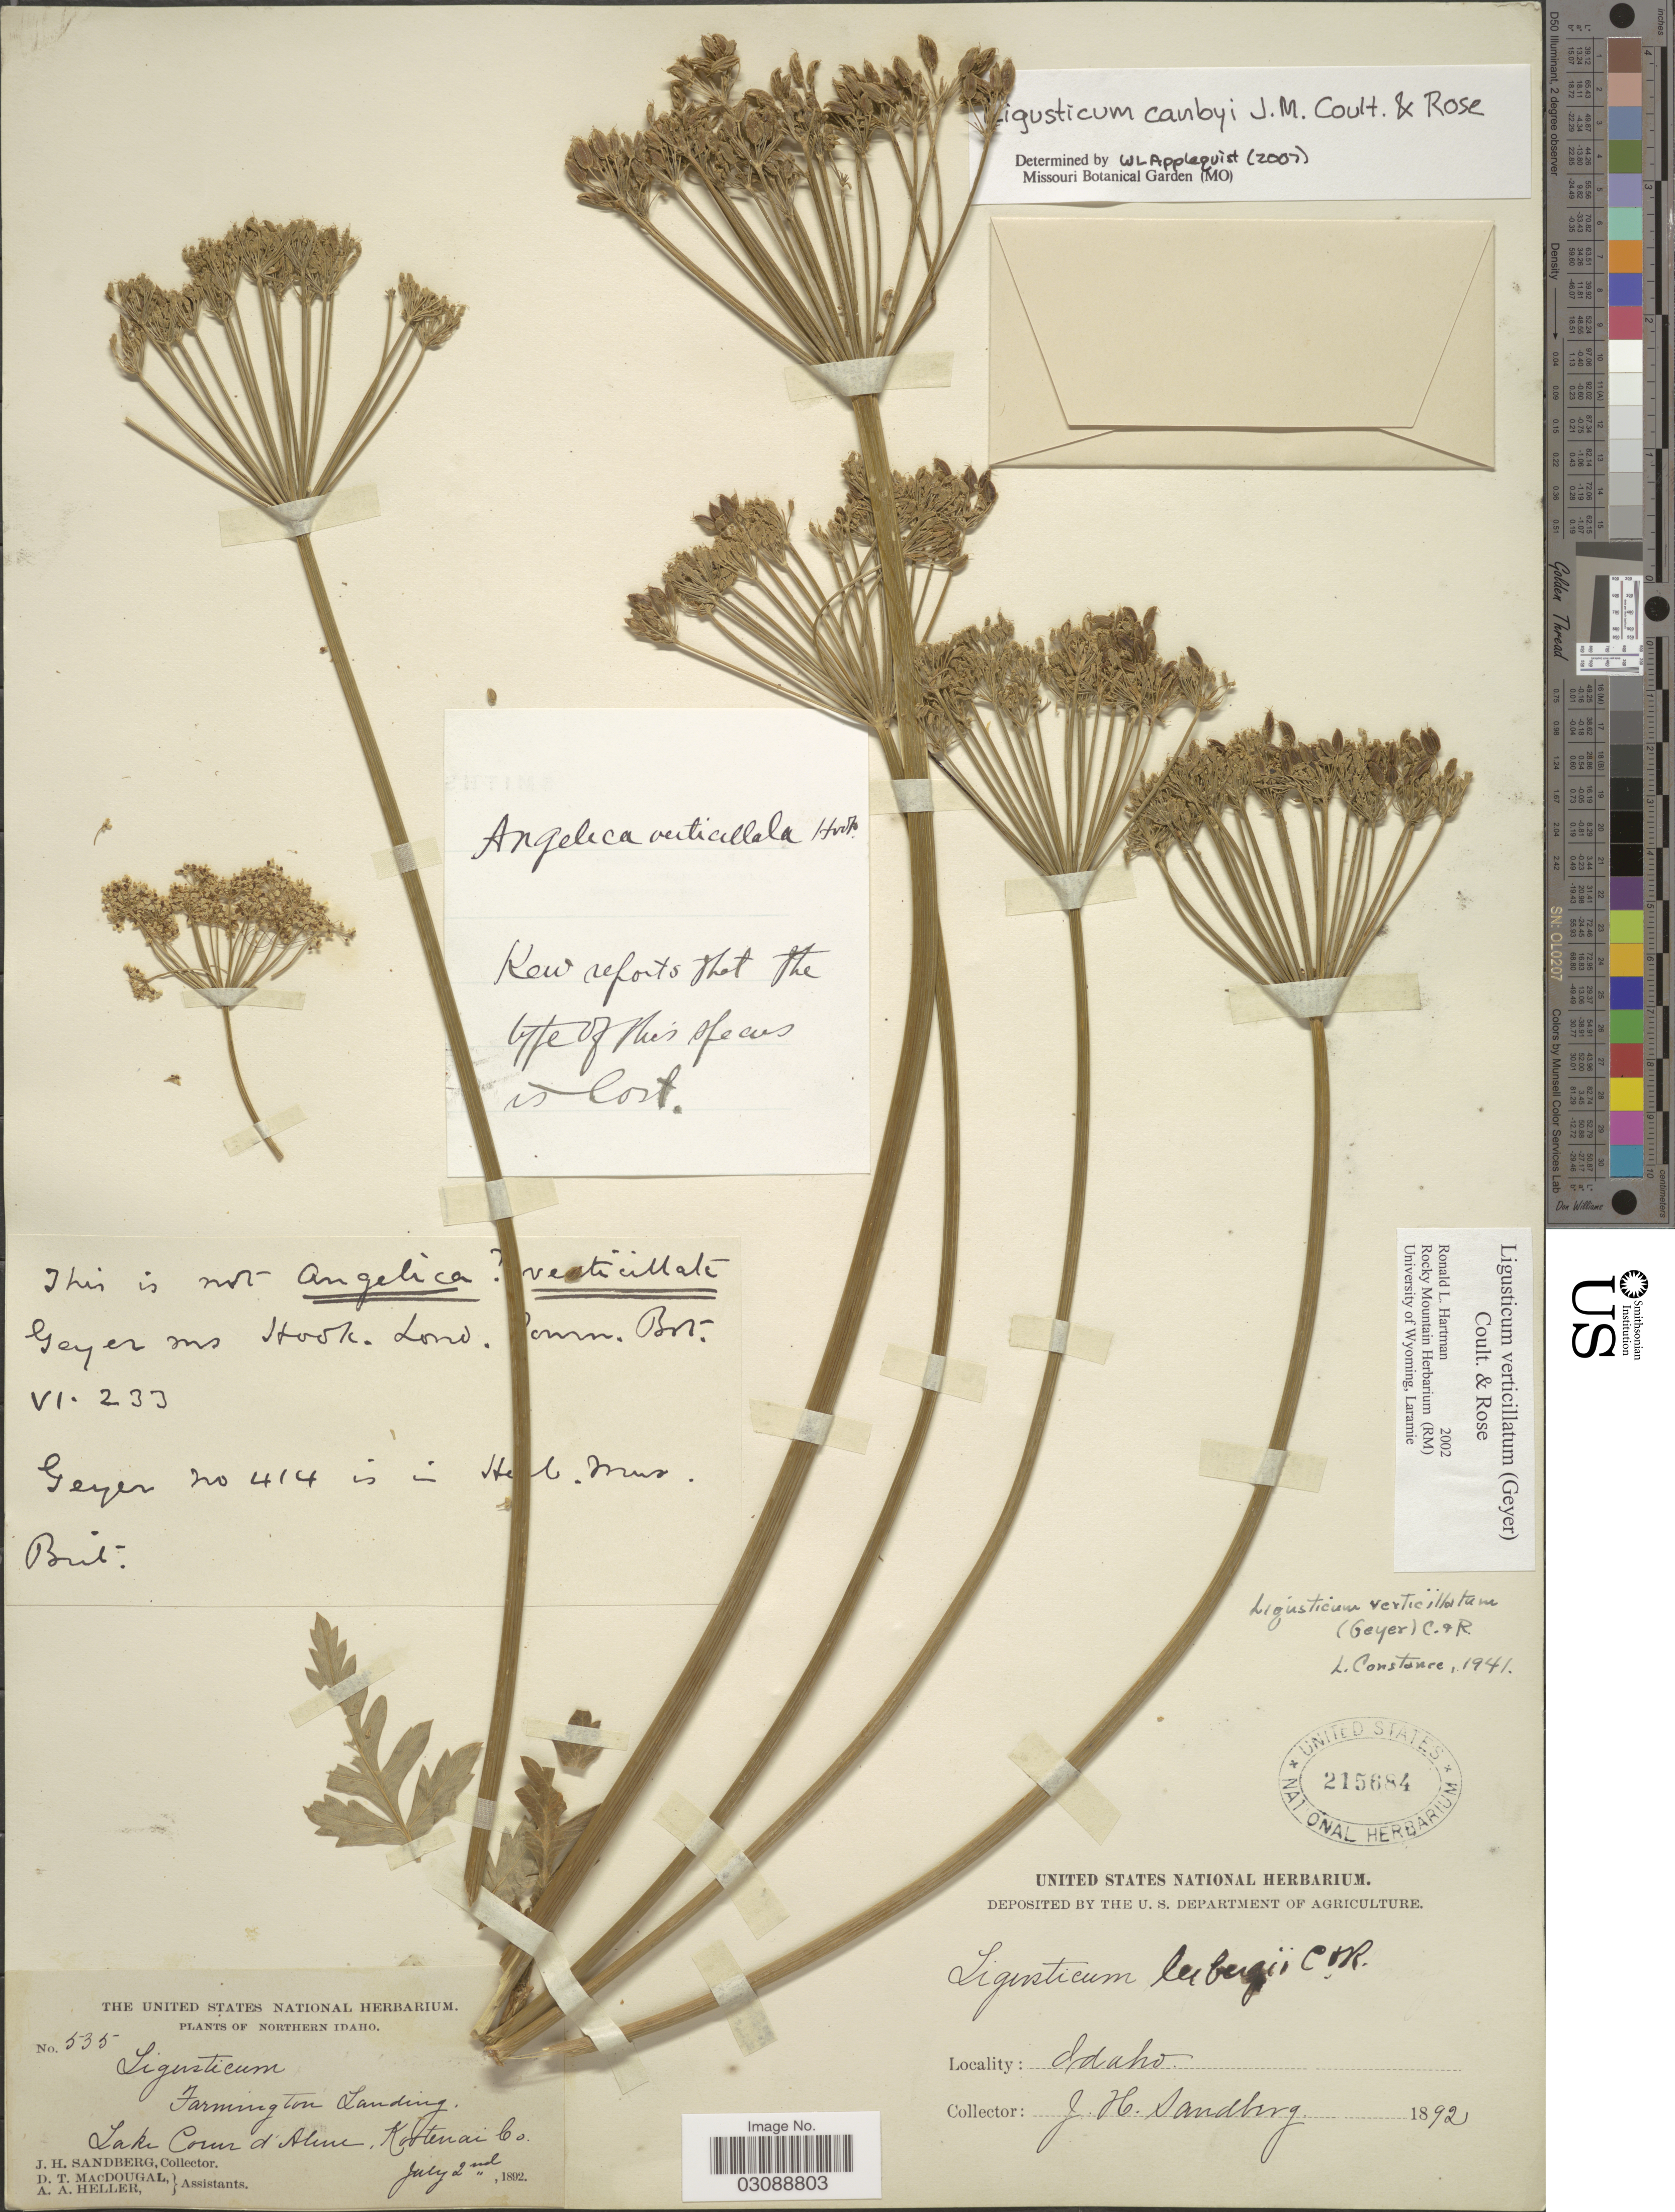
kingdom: Plantae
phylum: Tracheophyta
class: Magnoliopsida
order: Apiales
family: Apiaceae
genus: Ligusticum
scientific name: Ligusticum canbyi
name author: J.M. Coult. & Rose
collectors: J. H. Sandberg, D. T. MacDougal & A. A. Heller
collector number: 535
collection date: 1892-07-02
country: United States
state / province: Idaho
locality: Northern Idaho. Farmington Landing. Lake Coeur d'Alene. Kootenai Co.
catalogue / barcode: US 215684